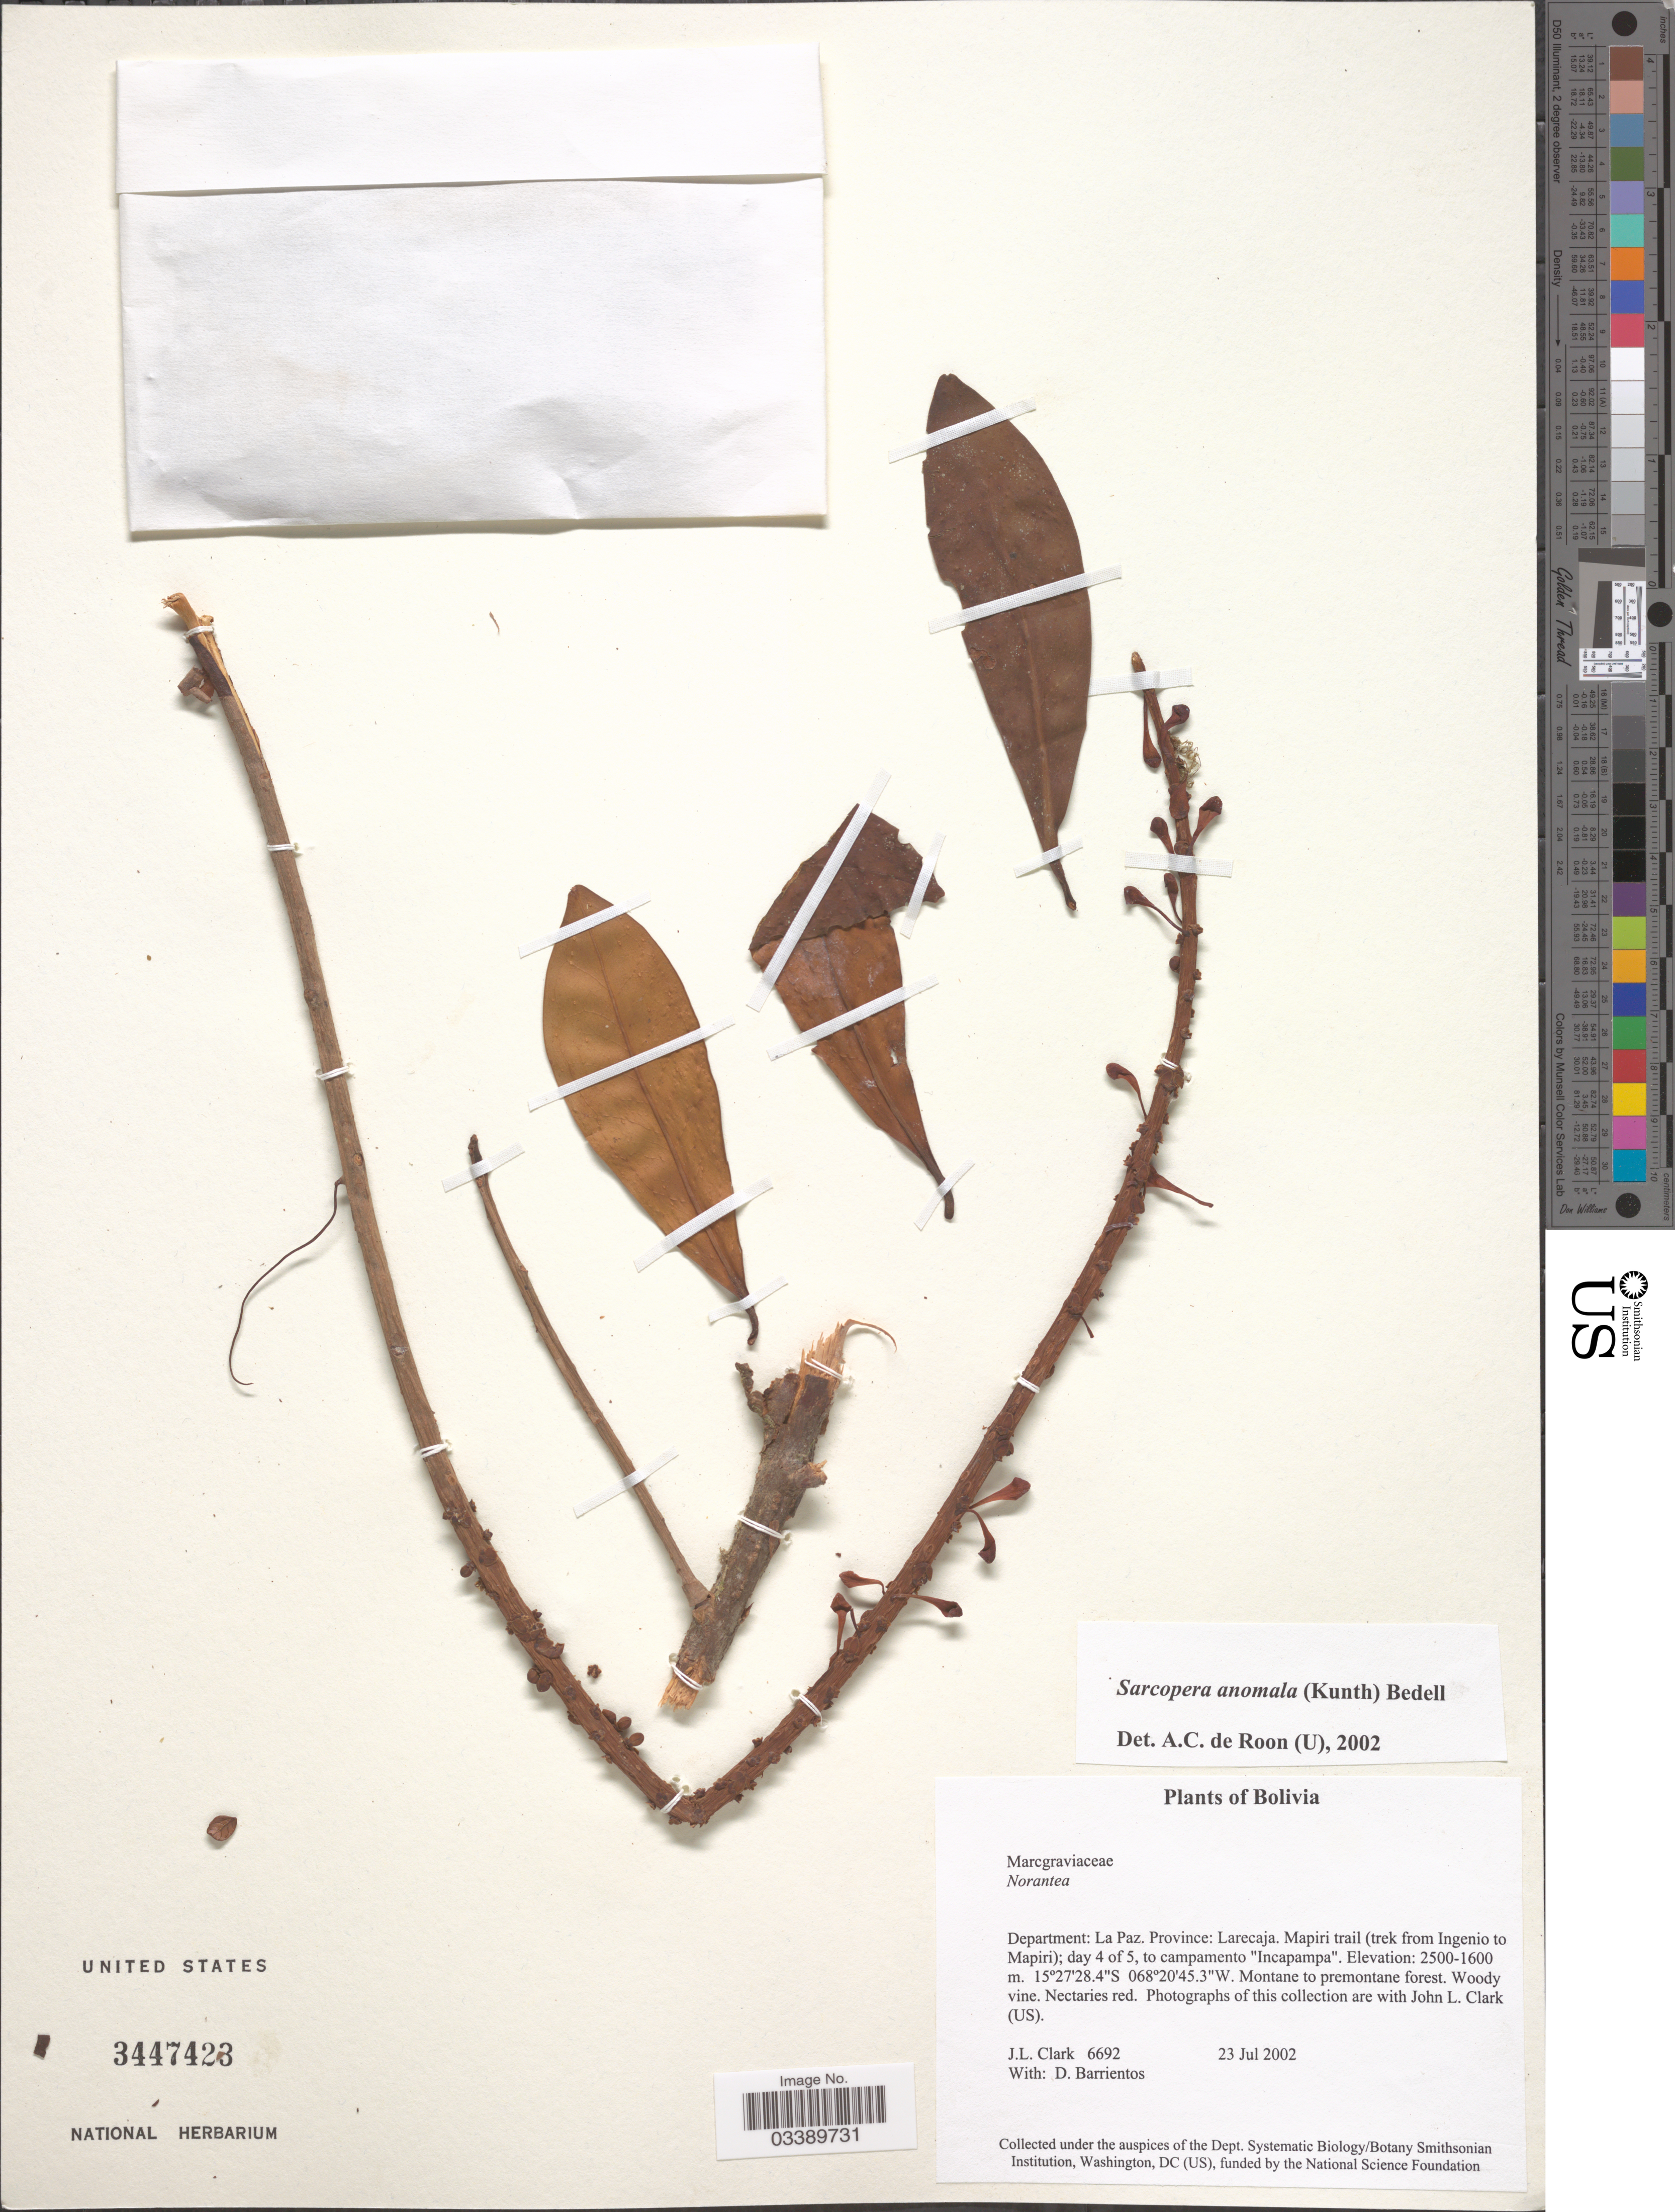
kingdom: Plantae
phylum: Tracheophyta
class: Magnoliopsida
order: Ericales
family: Marcgraviaceae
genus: Sarcopera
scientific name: Sarcopera anomala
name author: (Kunth) Bedell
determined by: de Roon, A. C.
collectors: J. L. Clark & D. Barrientos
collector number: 6692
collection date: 2002-07-23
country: Bolivia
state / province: La Paz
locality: Department: La Paz. Province: Larecaja. Mapiri trail (trek from Ingenio to Mapiri); day 4 of 5, to campamento "Incapampa".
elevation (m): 1600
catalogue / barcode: US 3447423